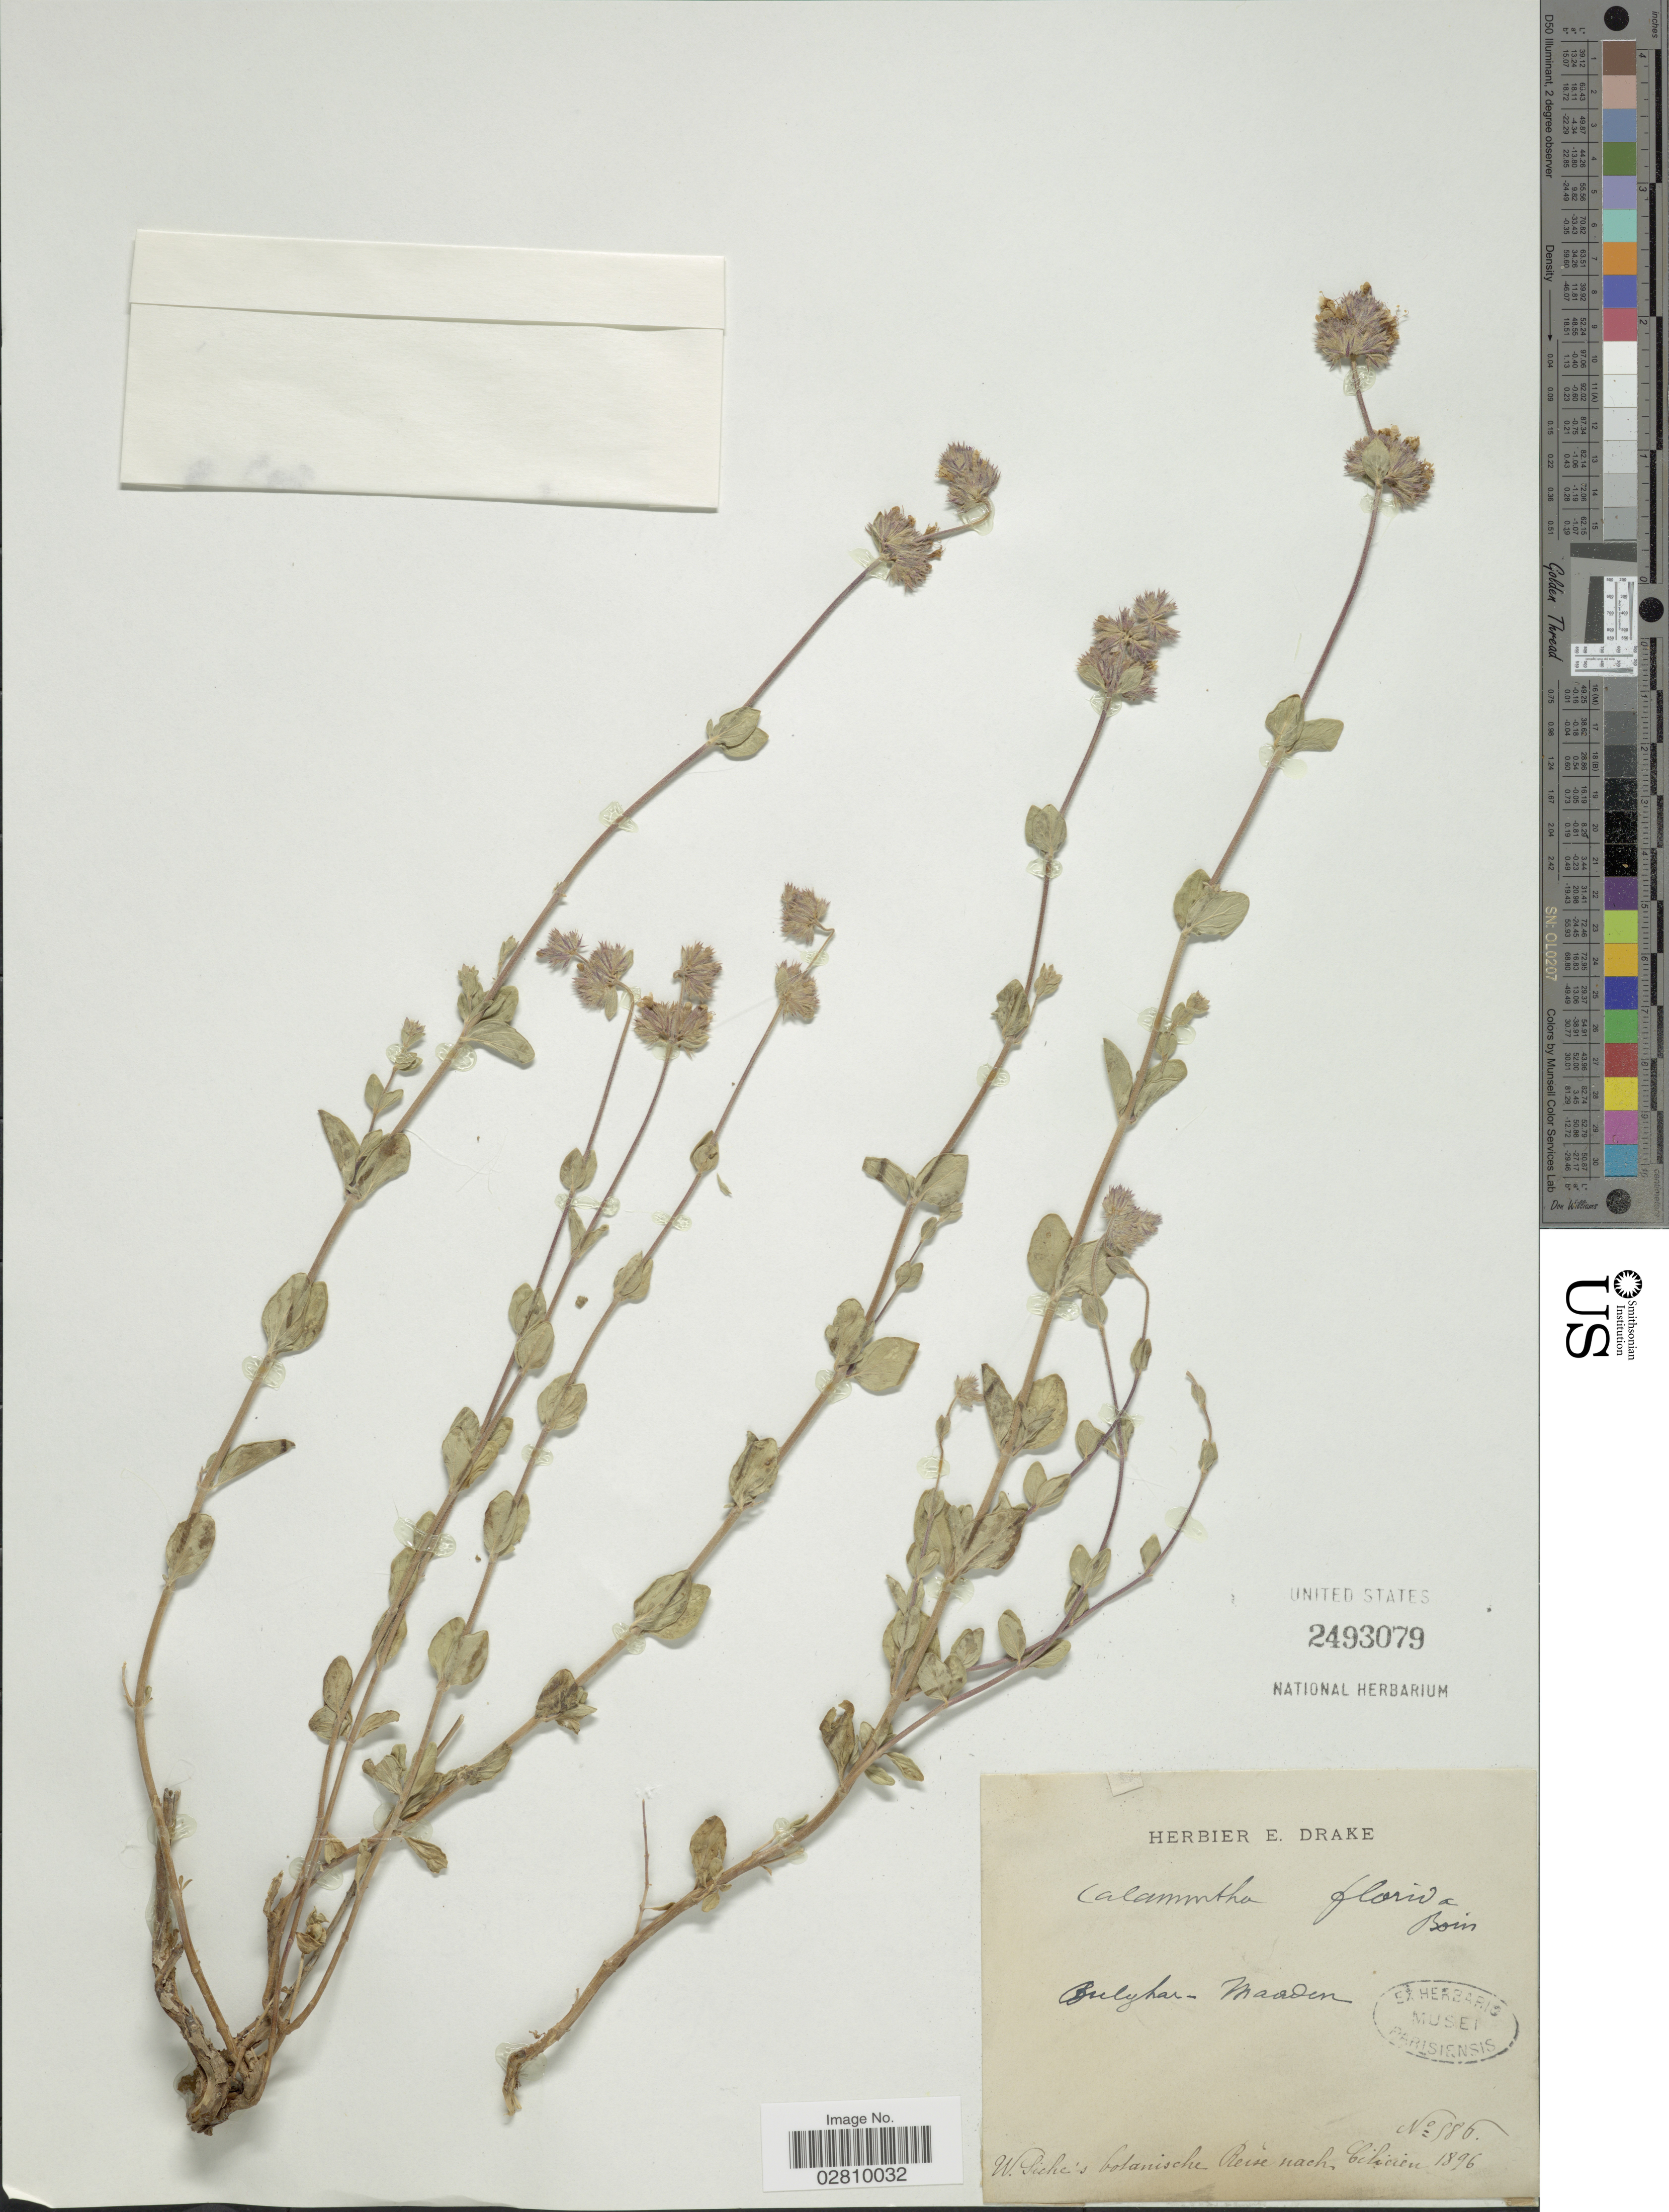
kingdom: Plantae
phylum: Tracheophyta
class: Magnoliopsida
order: Lamiales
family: Lamiaceae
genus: Calamintha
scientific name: Calamintha florida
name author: Boiss.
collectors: W. Siche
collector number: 586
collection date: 1896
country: Turkey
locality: Bulghar- Maaden [interpreted]. Cilicien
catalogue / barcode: US 2493079